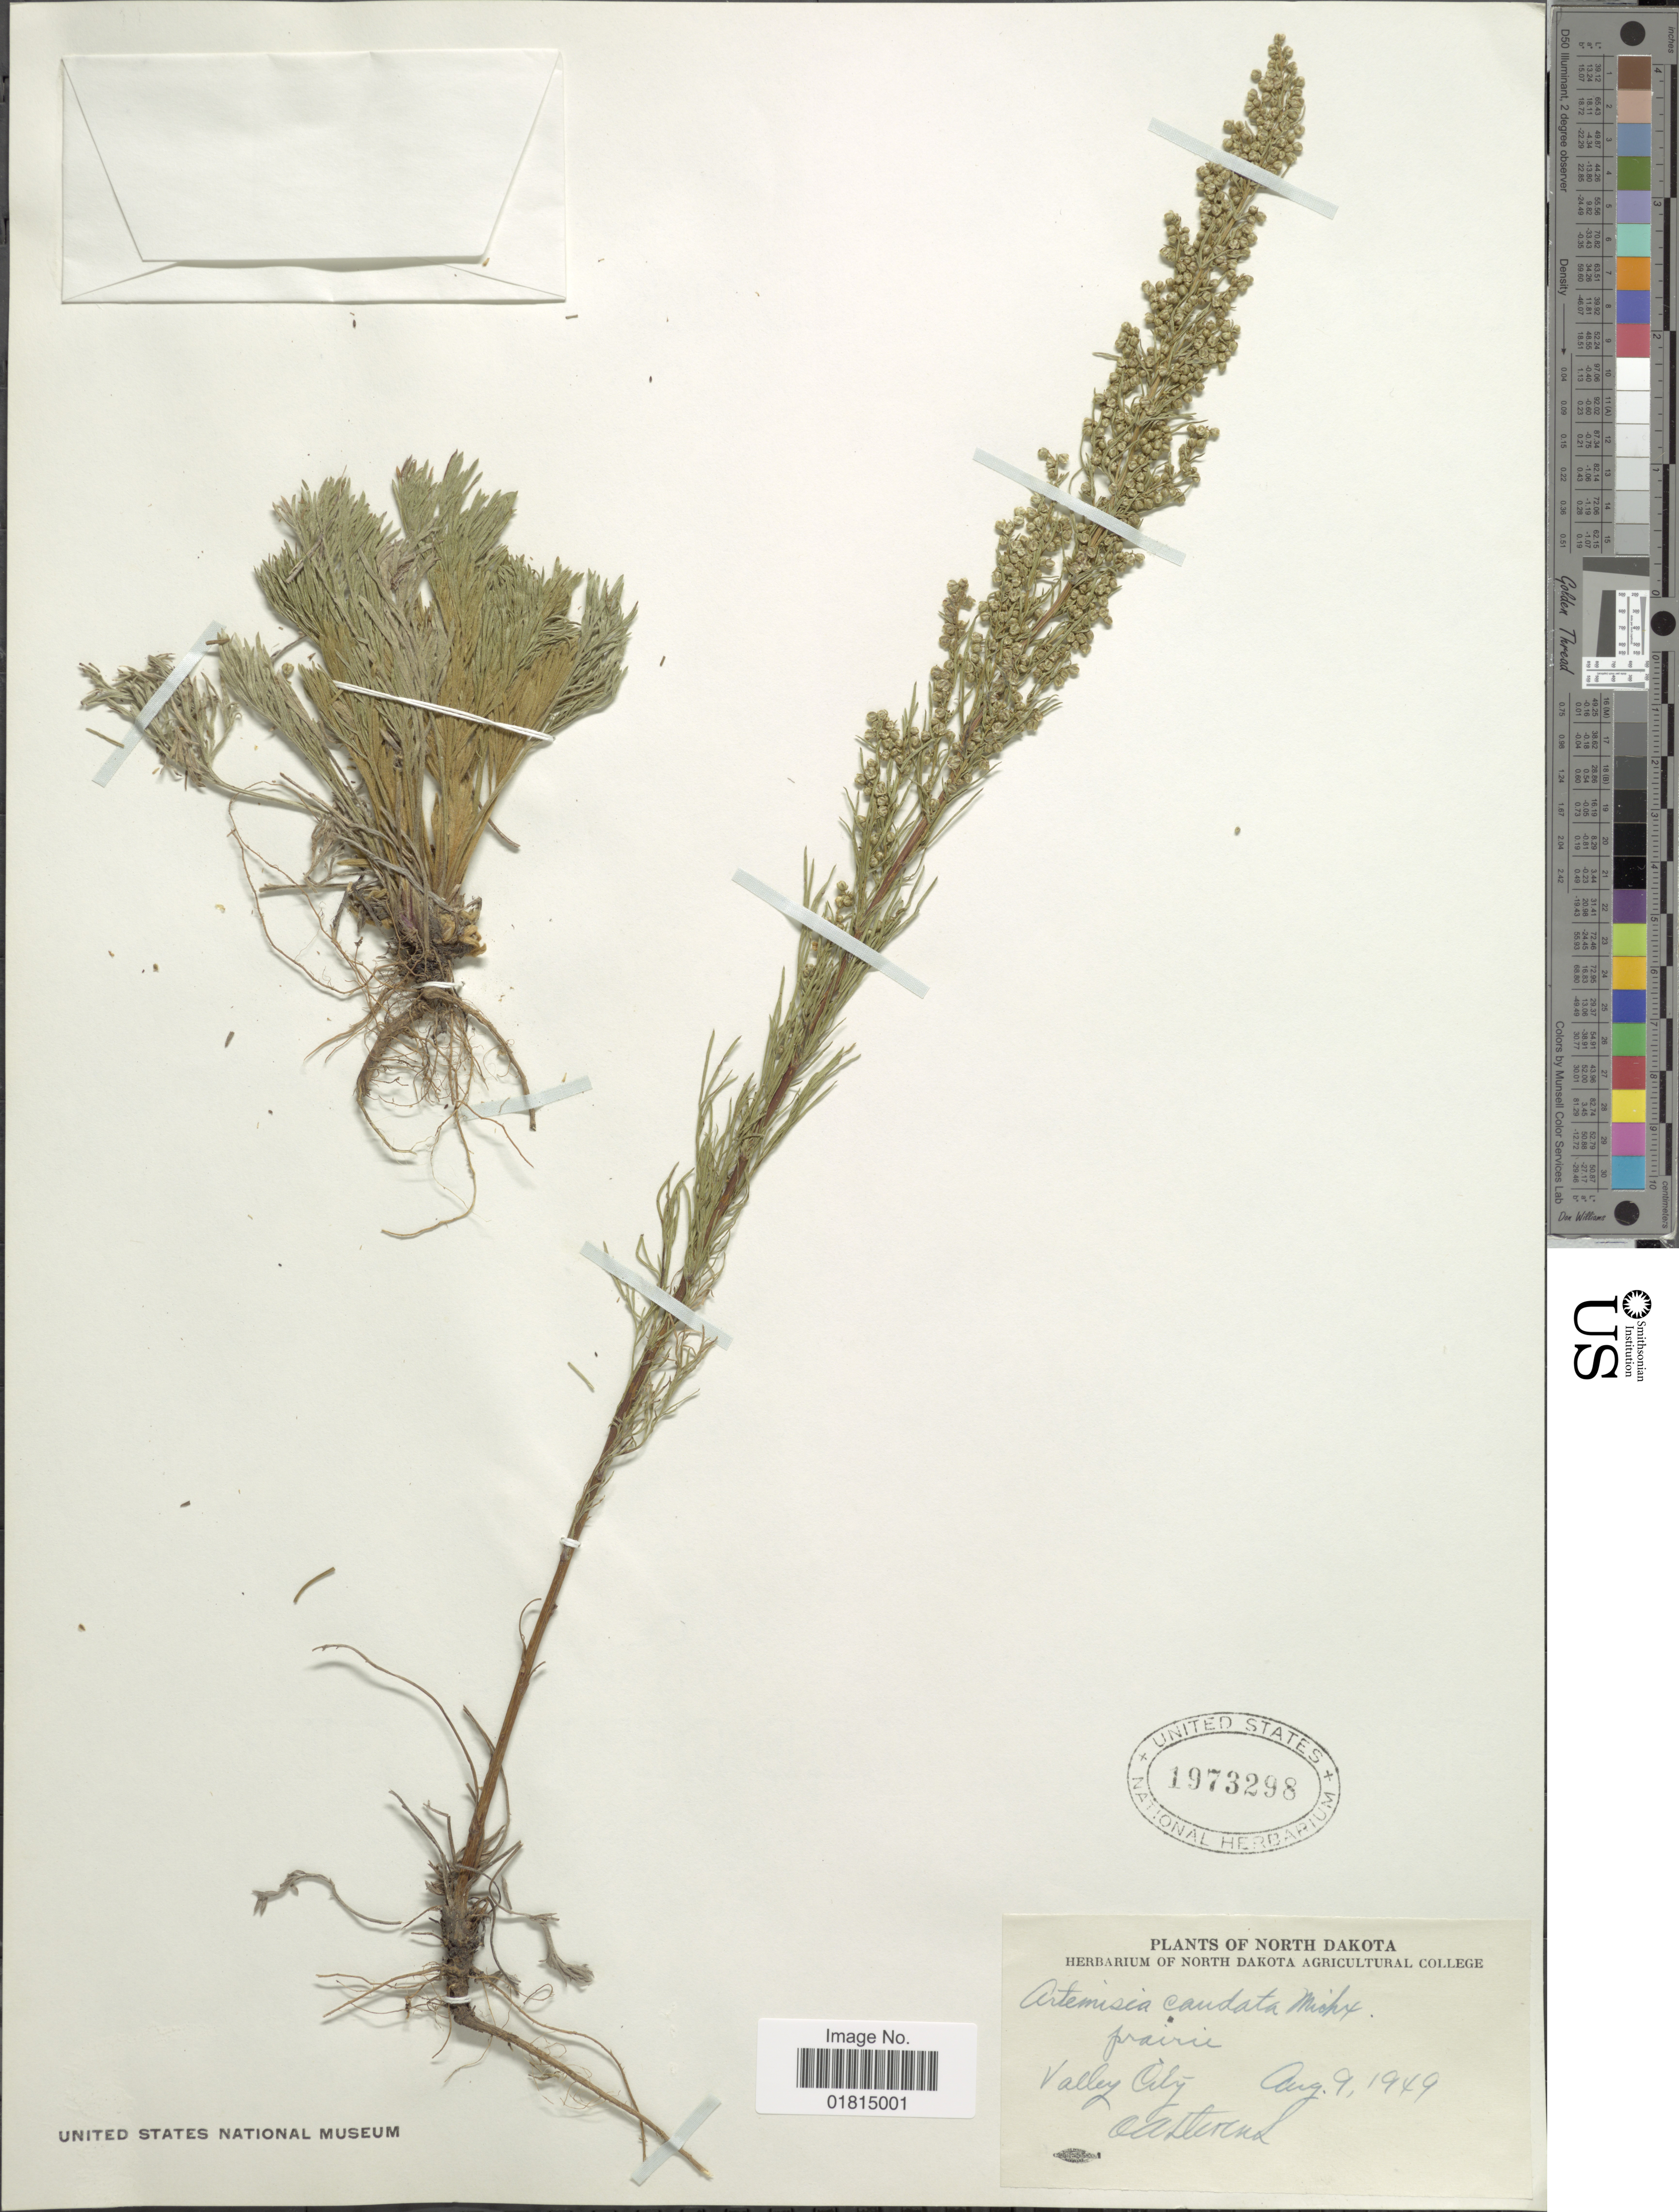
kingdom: Plantae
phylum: Tracheophyta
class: Magnoliopsida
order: Asterales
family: Asteraceae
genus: Artemisia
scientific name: Artemisia caudata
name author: Michx.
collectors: O. A. Stevens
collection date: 1949-08-09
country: United States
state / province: North Dakota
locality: Valley City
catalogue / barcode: US 1973298